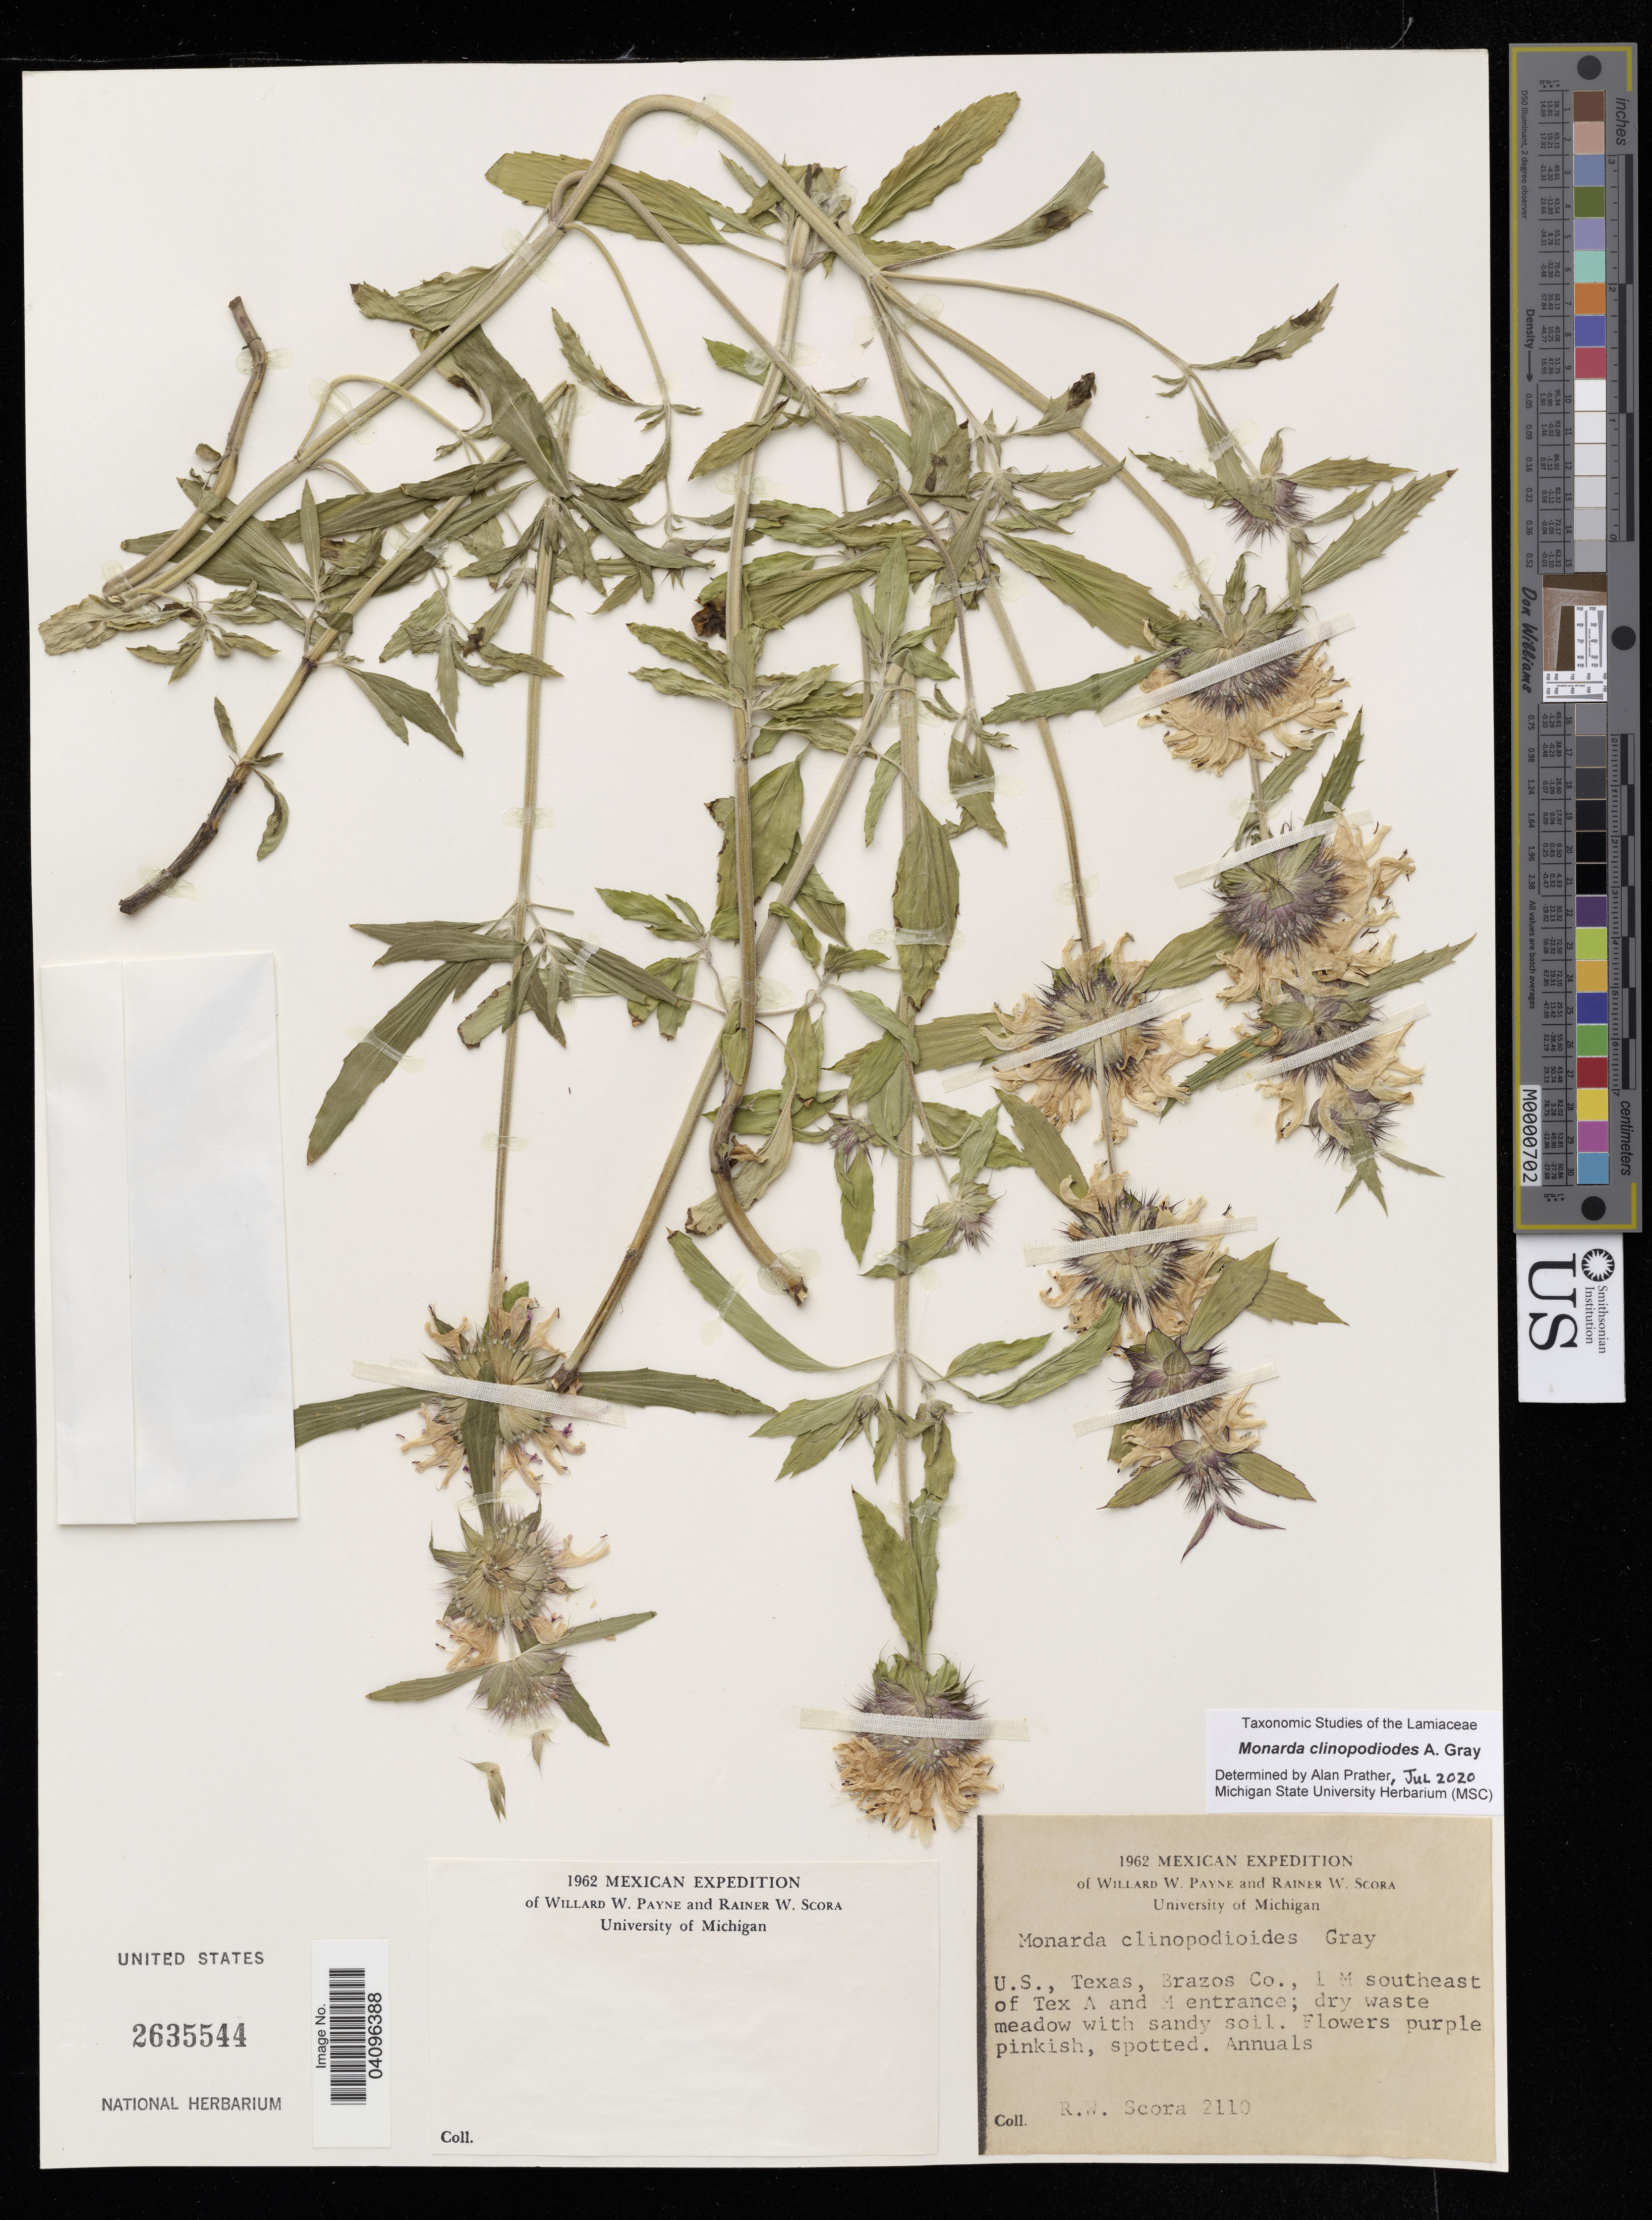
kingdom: Plantae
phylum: Tracheophyta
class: Magnoliopsida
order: Lamiales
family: Lamiaceae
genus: Monarda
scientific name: Monarda clinopodioides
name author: A. Gray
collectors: R. Scora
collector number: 2110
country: United States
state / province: Texas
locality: Brazos Co., 1 M southeast of Tex A and M entrance.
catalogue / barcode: US 2635544